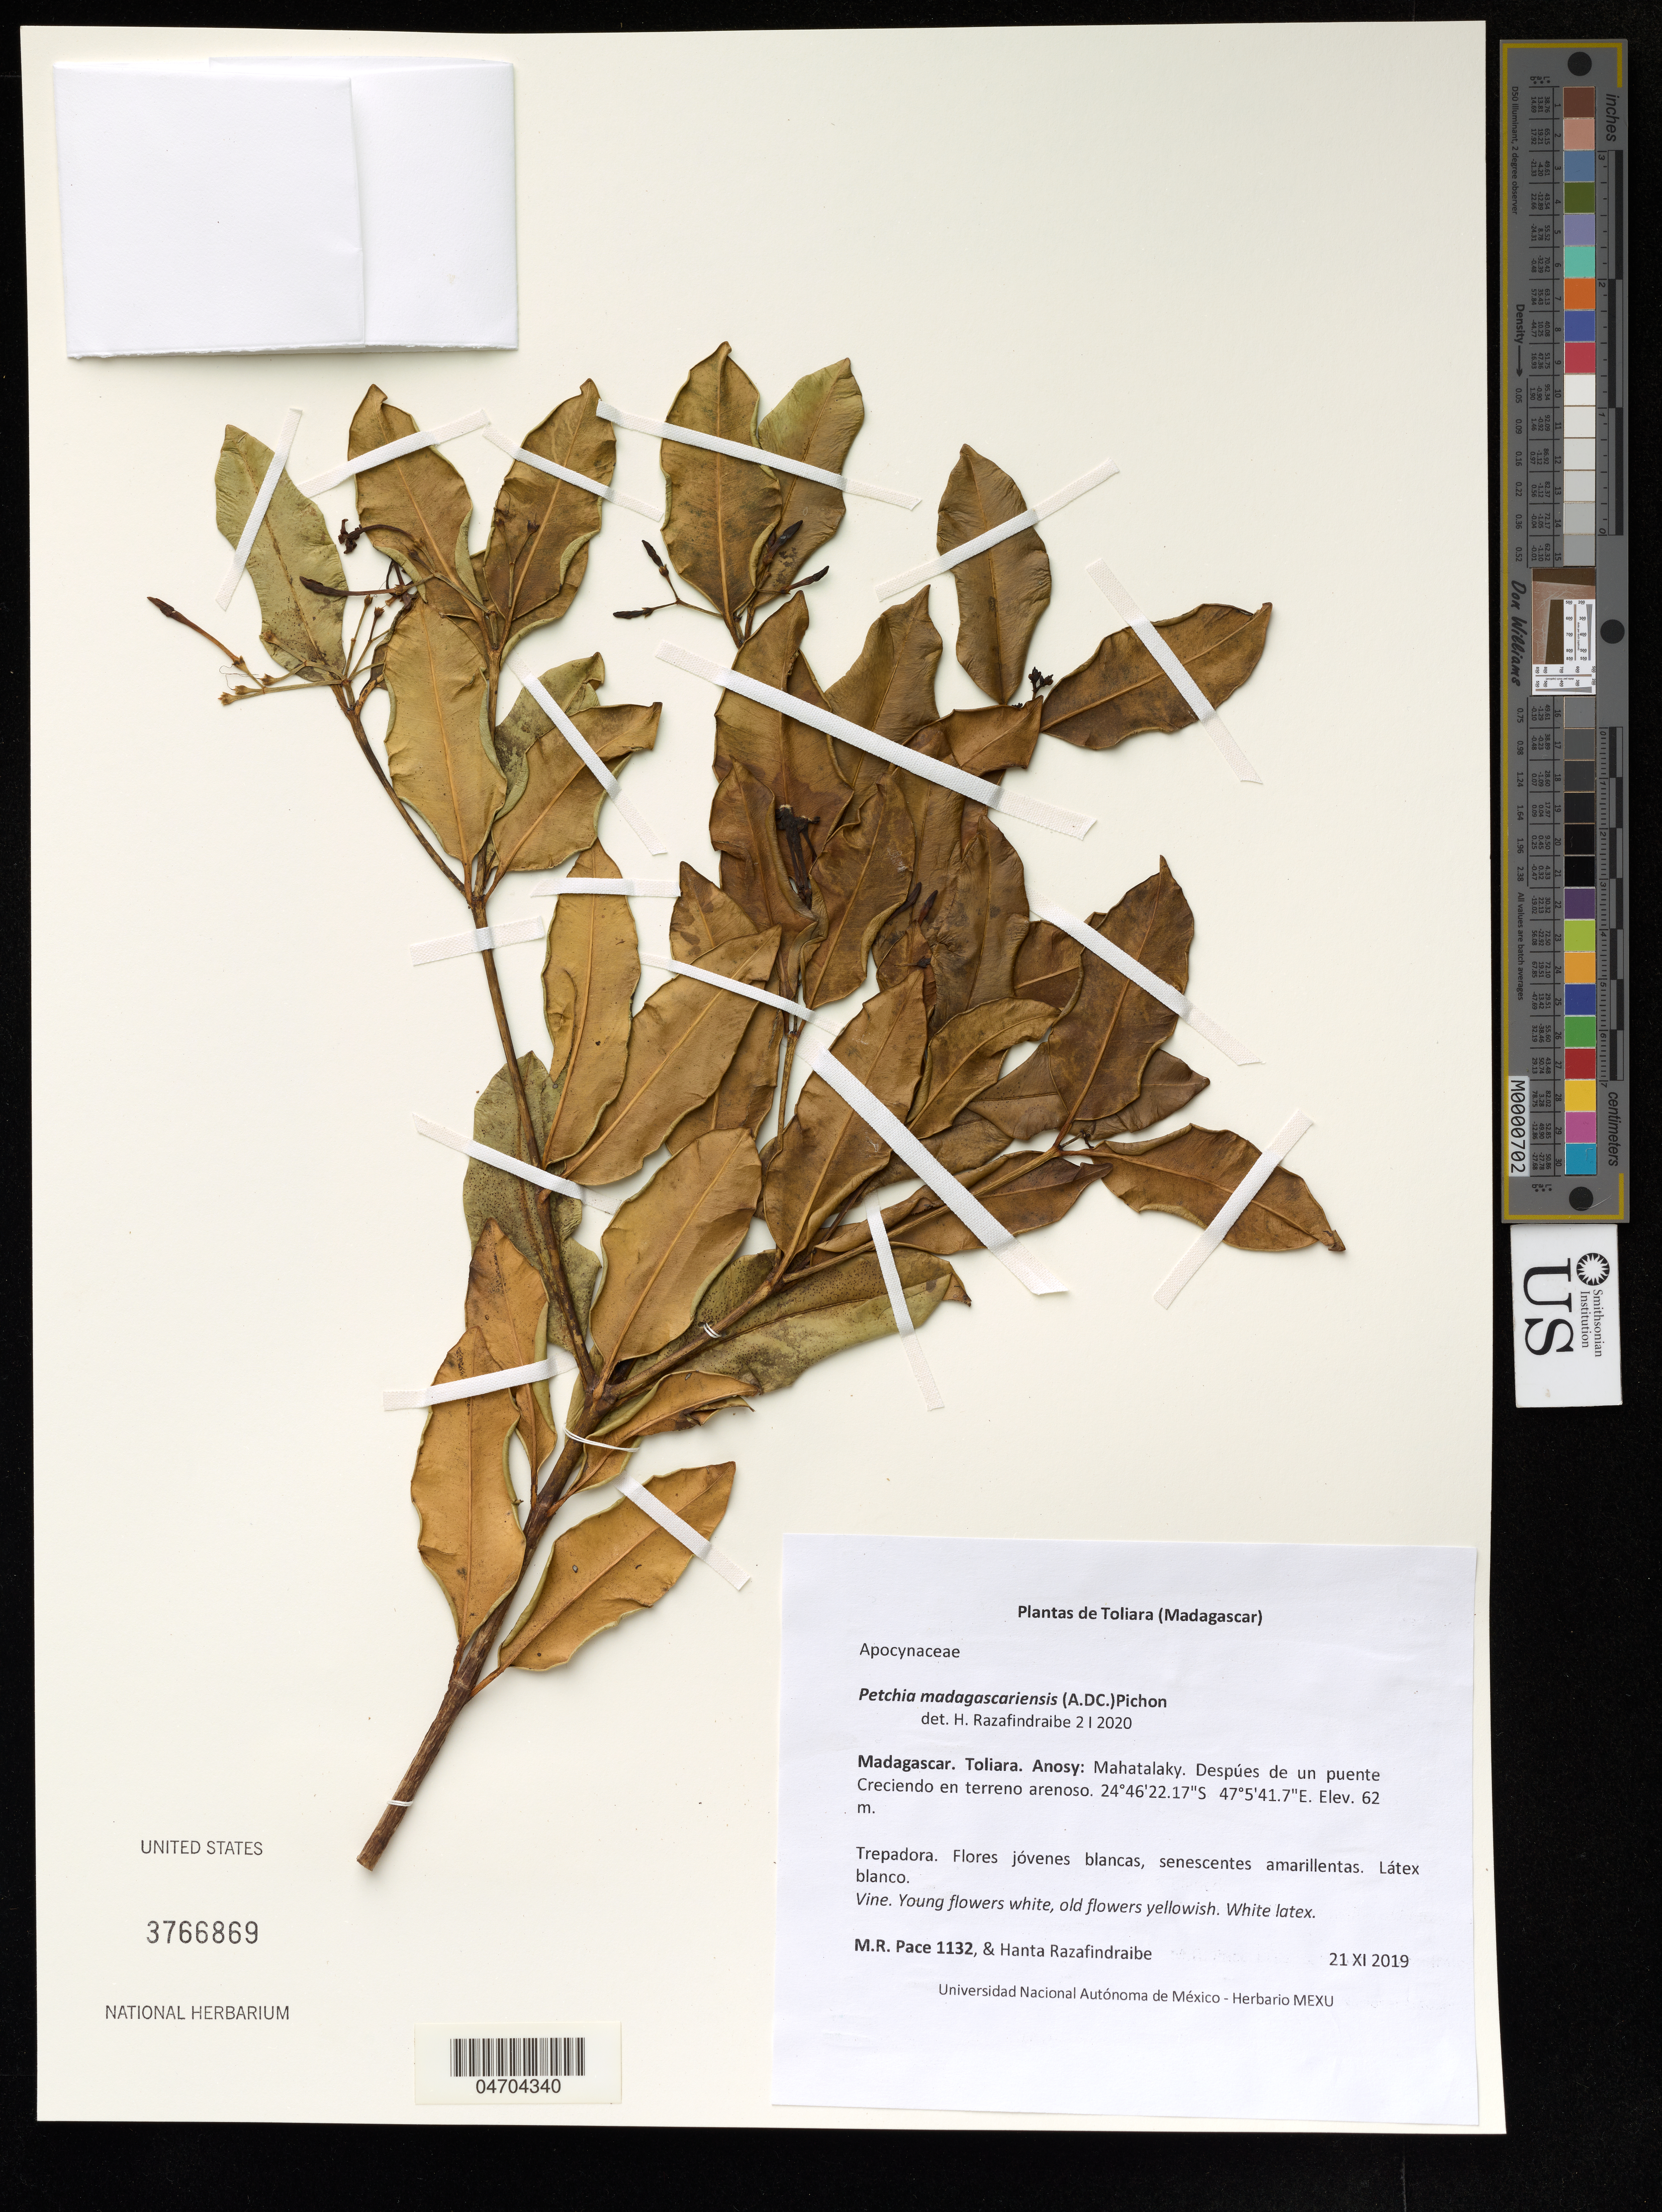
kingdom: Plantae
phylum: Tracheophyta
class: Magnoliopsida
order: Gentianales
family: Apocynaceae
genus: Petchia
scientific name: Petchia madagascariensis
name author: (A. DC.) Leeuwenb.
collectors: M. Rodrigo Pace & H. Razafindraibe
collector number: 1132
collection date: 2019-11-21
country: Madagascar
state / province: Toliara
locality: Plantas de Toliara (Madagascar). Anosy: Mahatalaky.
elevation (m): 62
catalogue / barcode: US 3766869